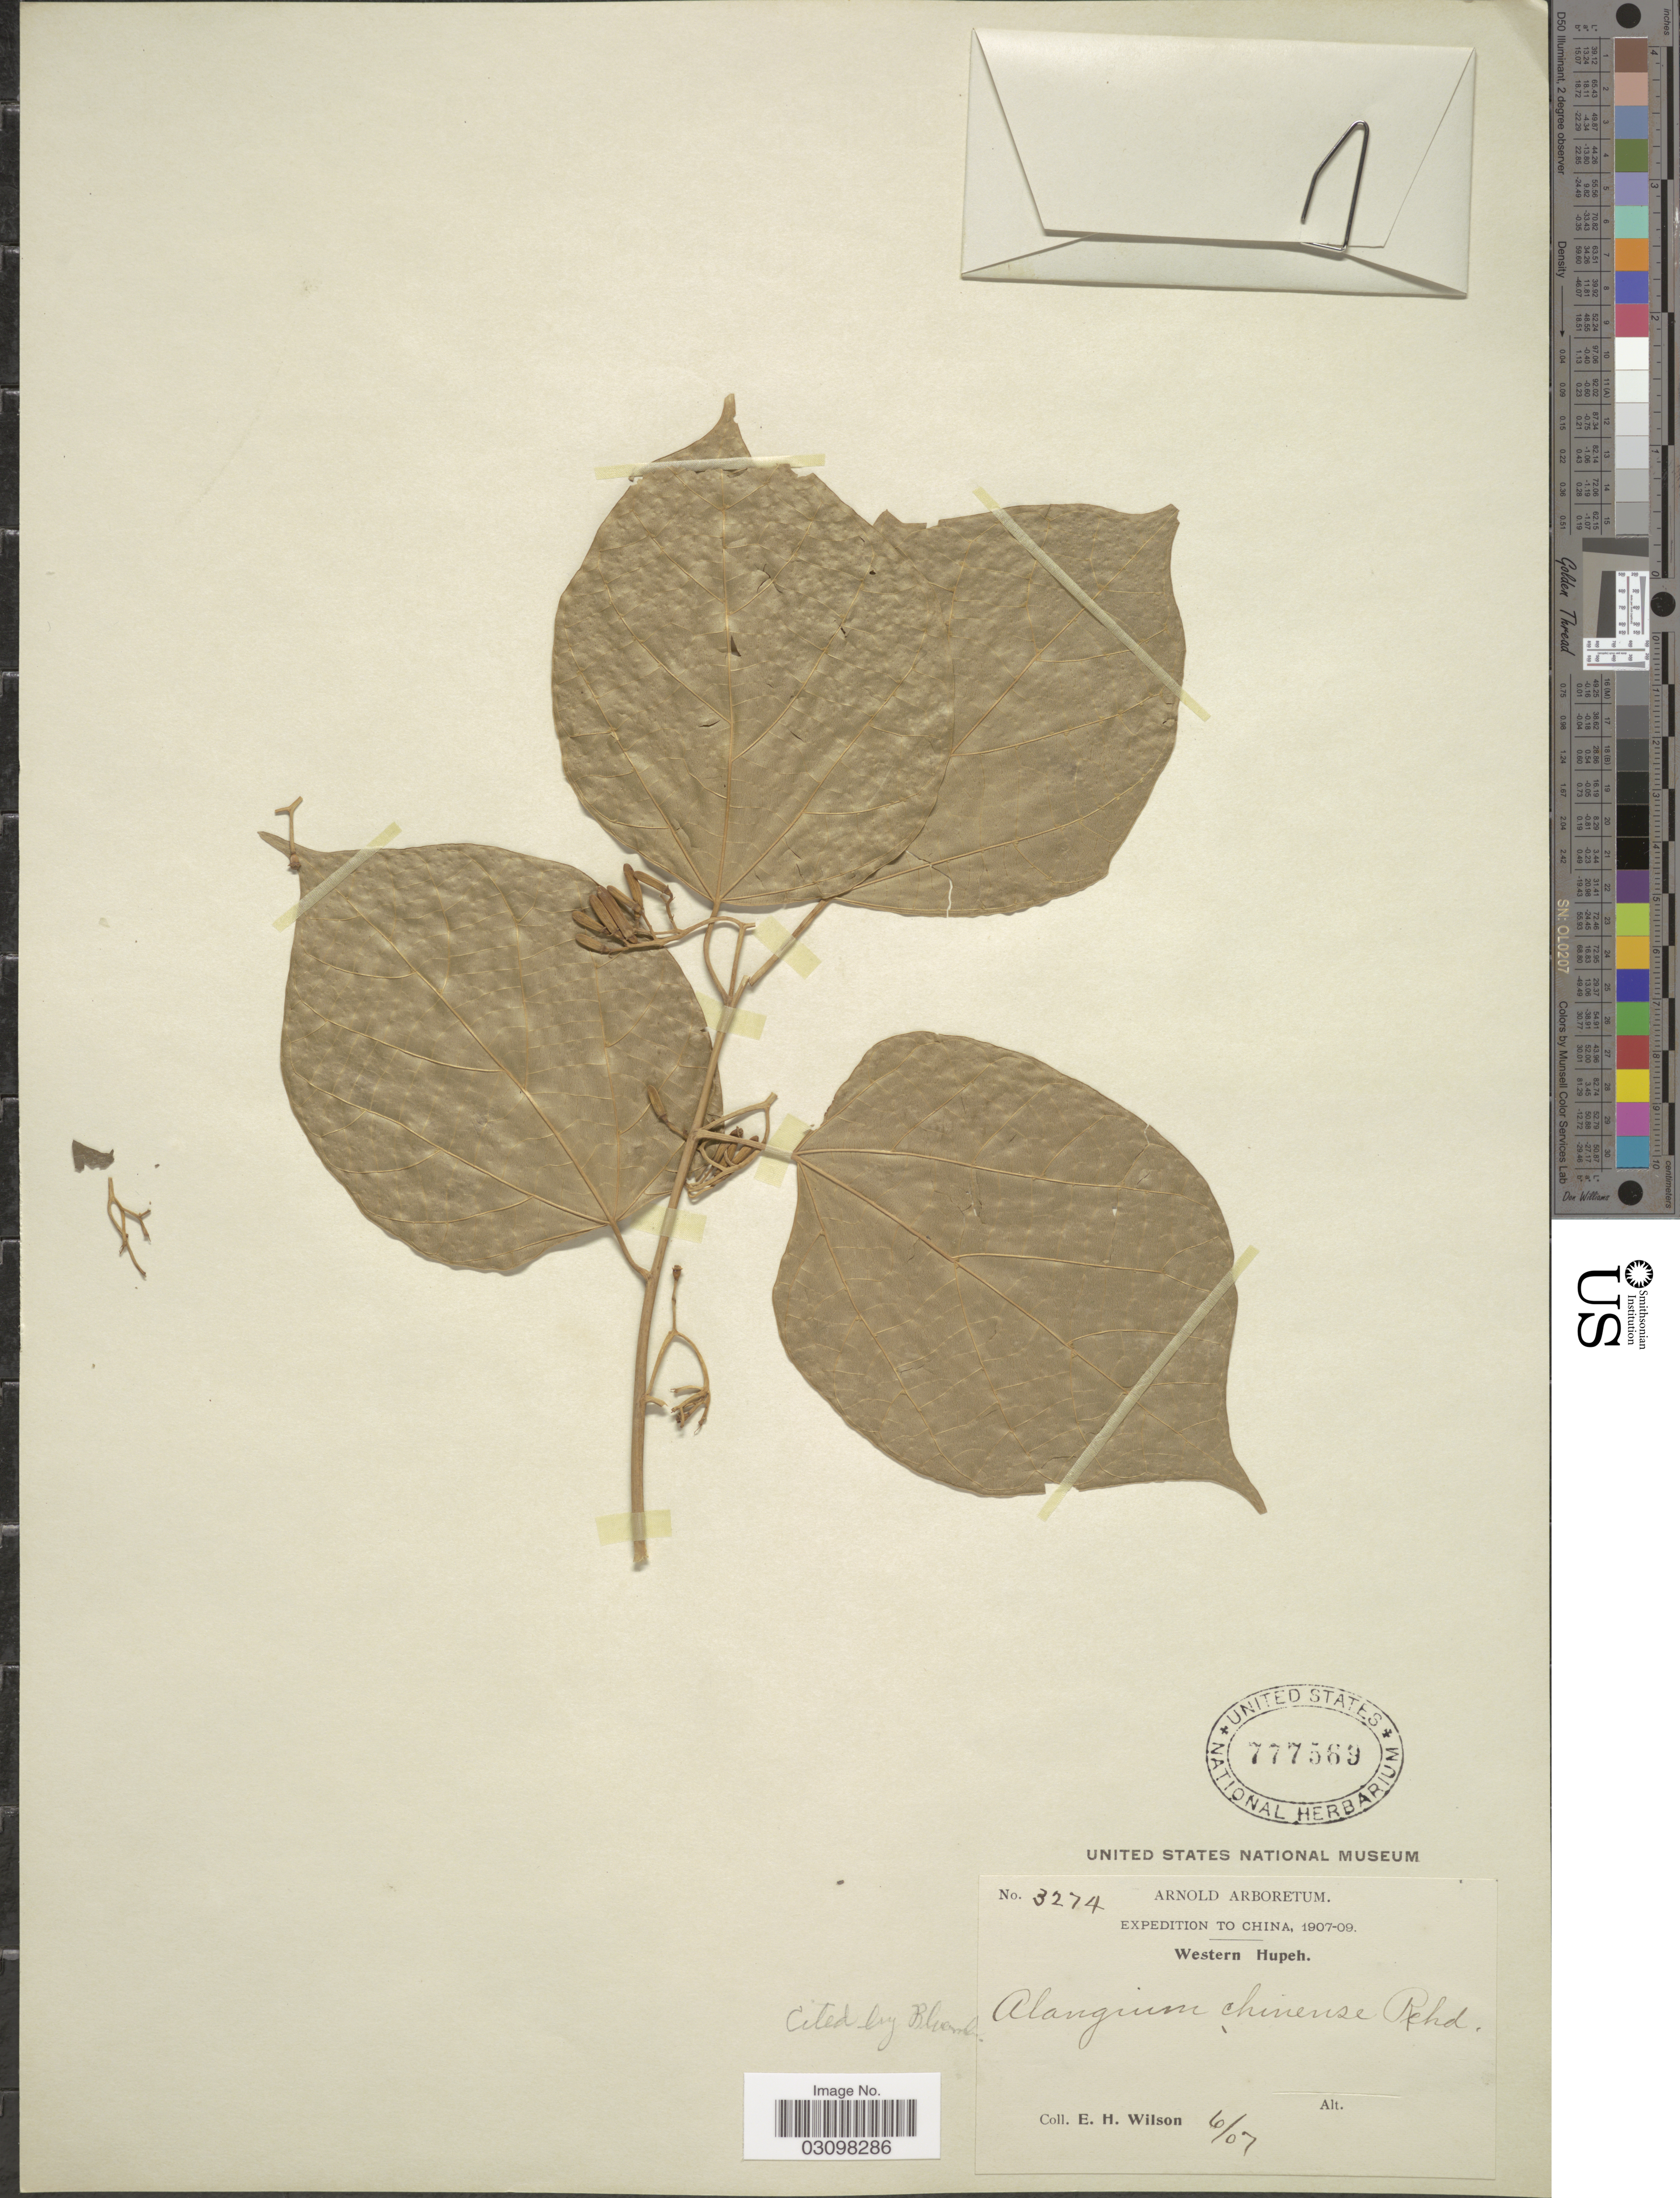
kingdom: Plantae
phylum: Tracheophyta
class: Magnoliopsida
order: Cornales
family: Cornaceae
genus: Alangium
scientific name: Alangium chinense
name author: (Harms) Rehder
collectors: E. Wilson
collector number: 3274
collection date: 1907-06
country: China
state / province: Hubei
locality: Western Hupeh.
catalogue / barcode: US 777569